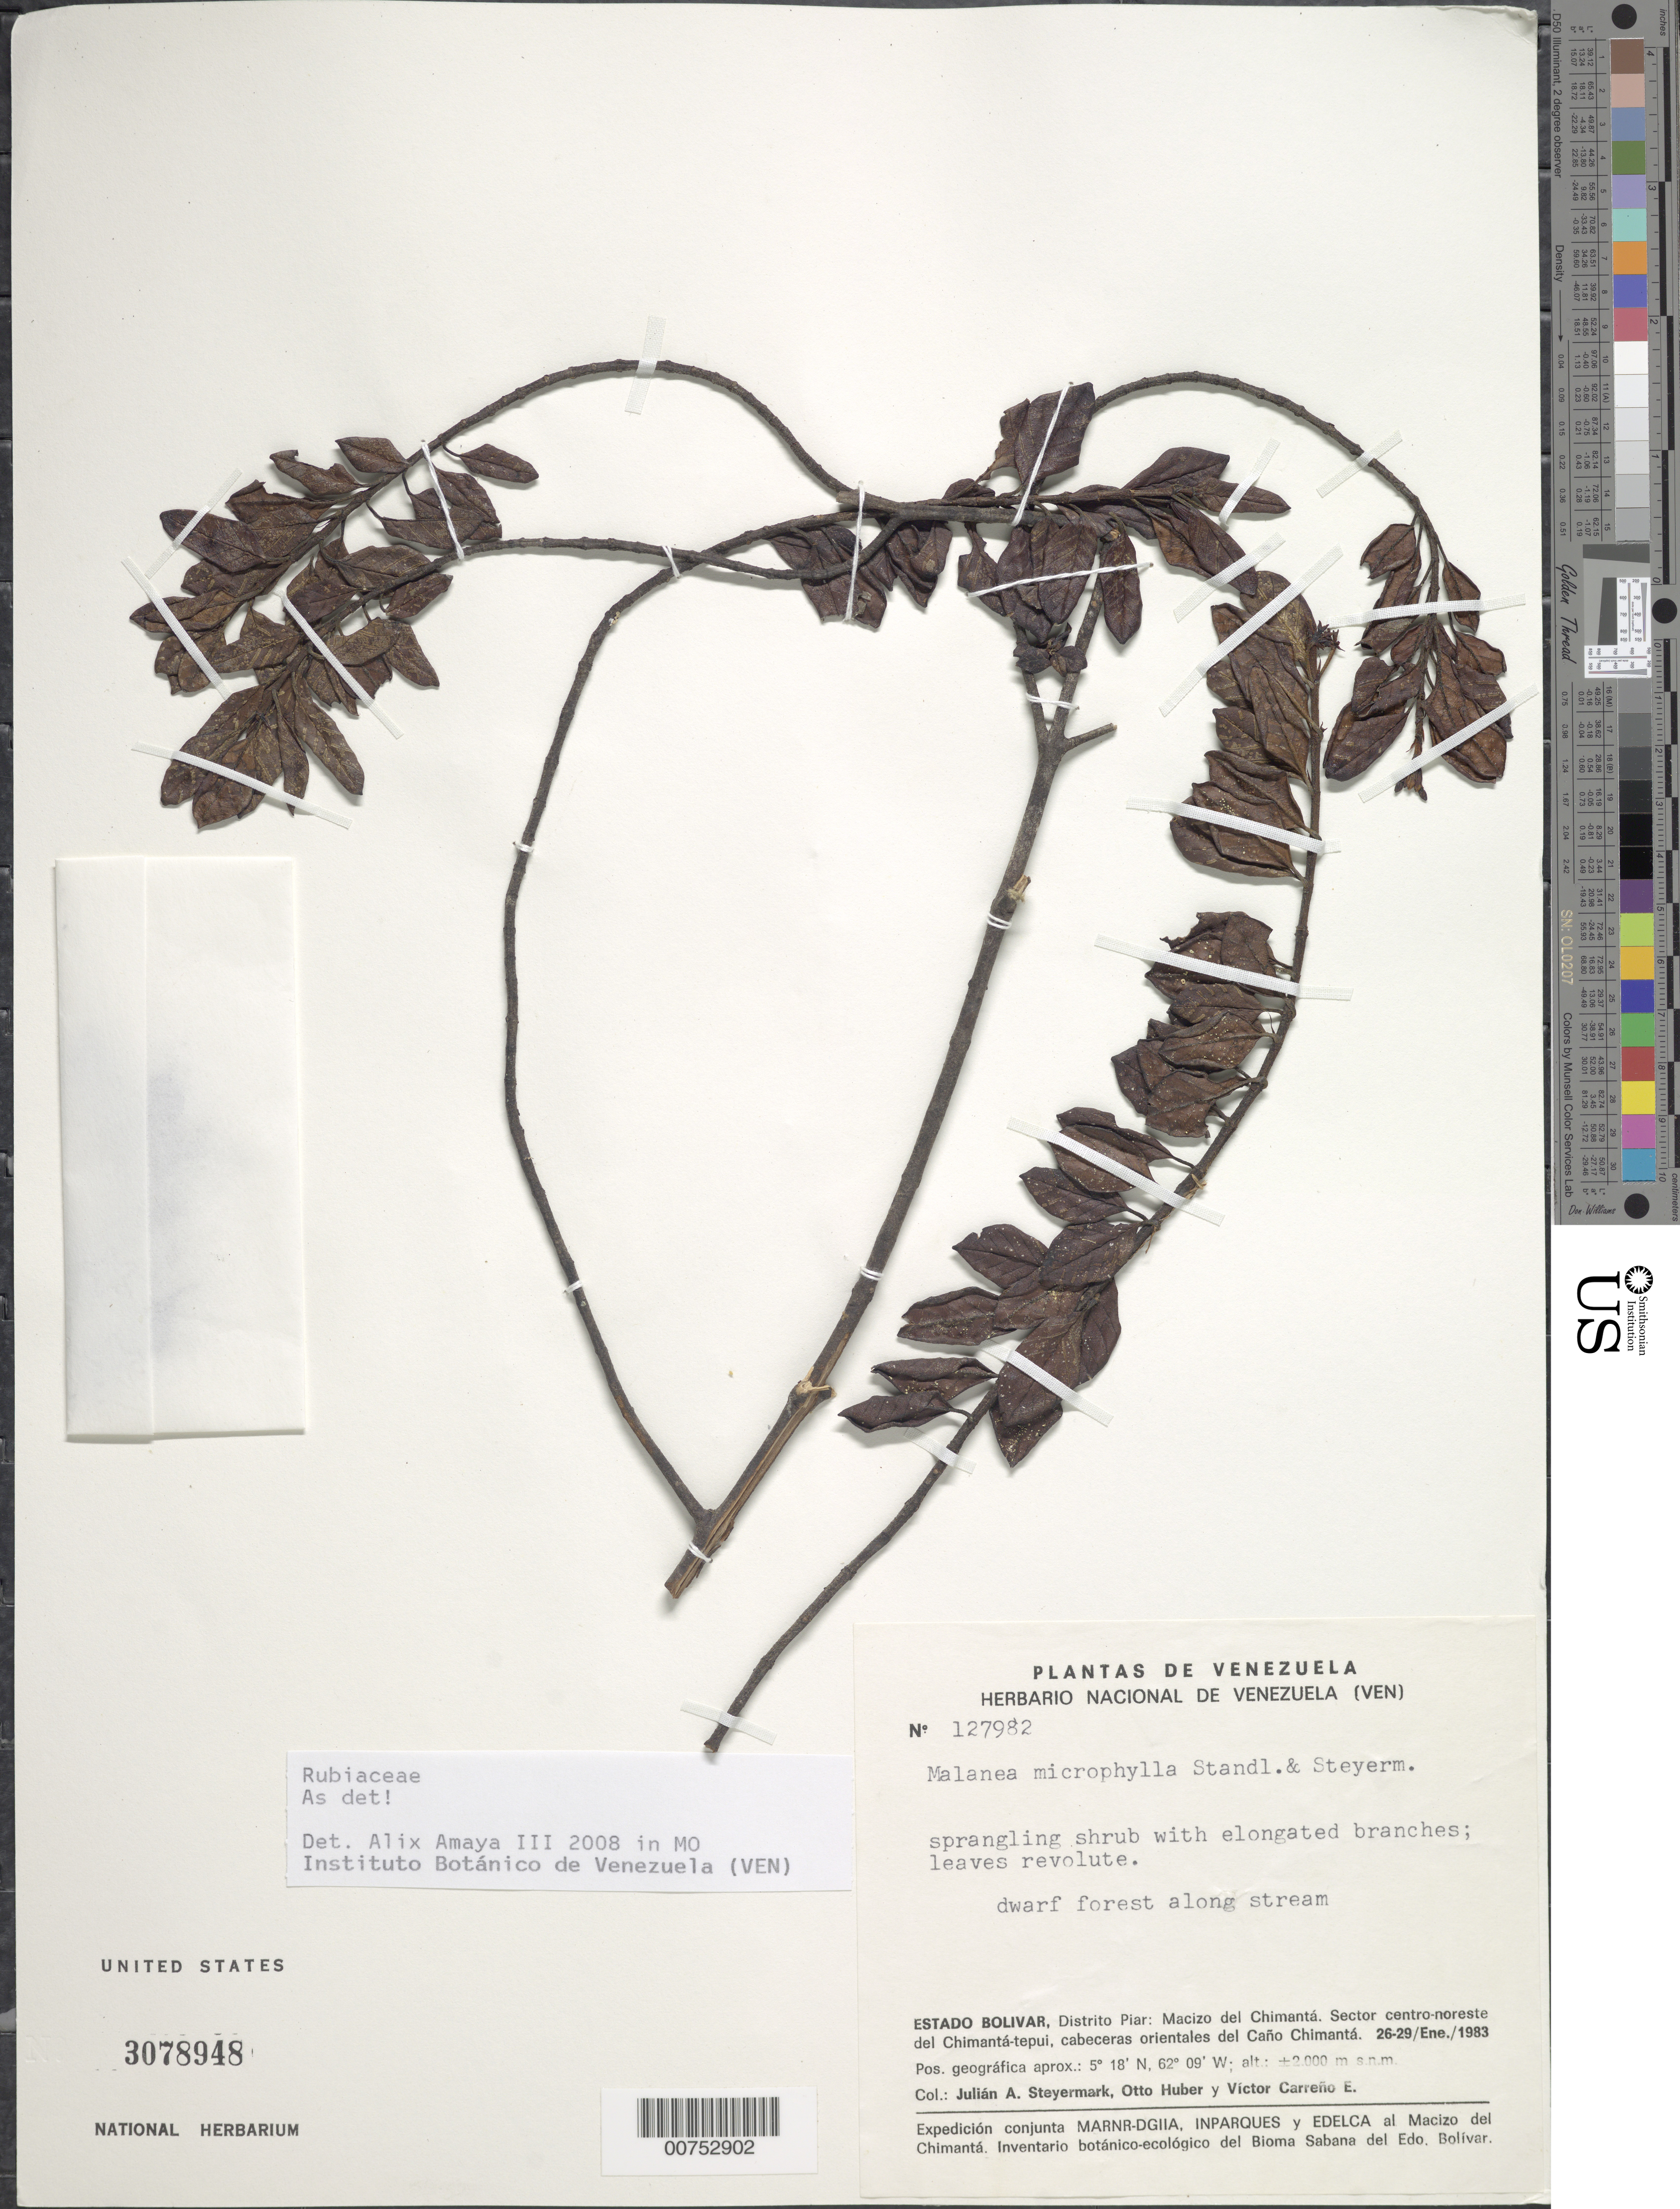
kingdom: Plantae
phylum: Tracheophyta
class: Magnoliopsida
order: Gentianales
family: Rubiaceae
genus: Malanea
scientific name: Malanea microphylla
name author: Standl. & Steyerm.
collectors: J. Steyermark, O. Huber & V. Carreño E.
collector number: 127982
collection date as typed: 26-Jan-83 to 29-Jan-83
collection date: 1983-01-26/1983-01-29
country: Venezuela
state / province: Bolívar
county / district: Piar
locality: Macizo del Chimantá, sector centro-noreste del Chimantá-tepuí, cabeceras orientales del Caño Chimantá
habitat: Dwarf forest along stream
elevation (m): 2000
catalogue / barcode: US 3078948